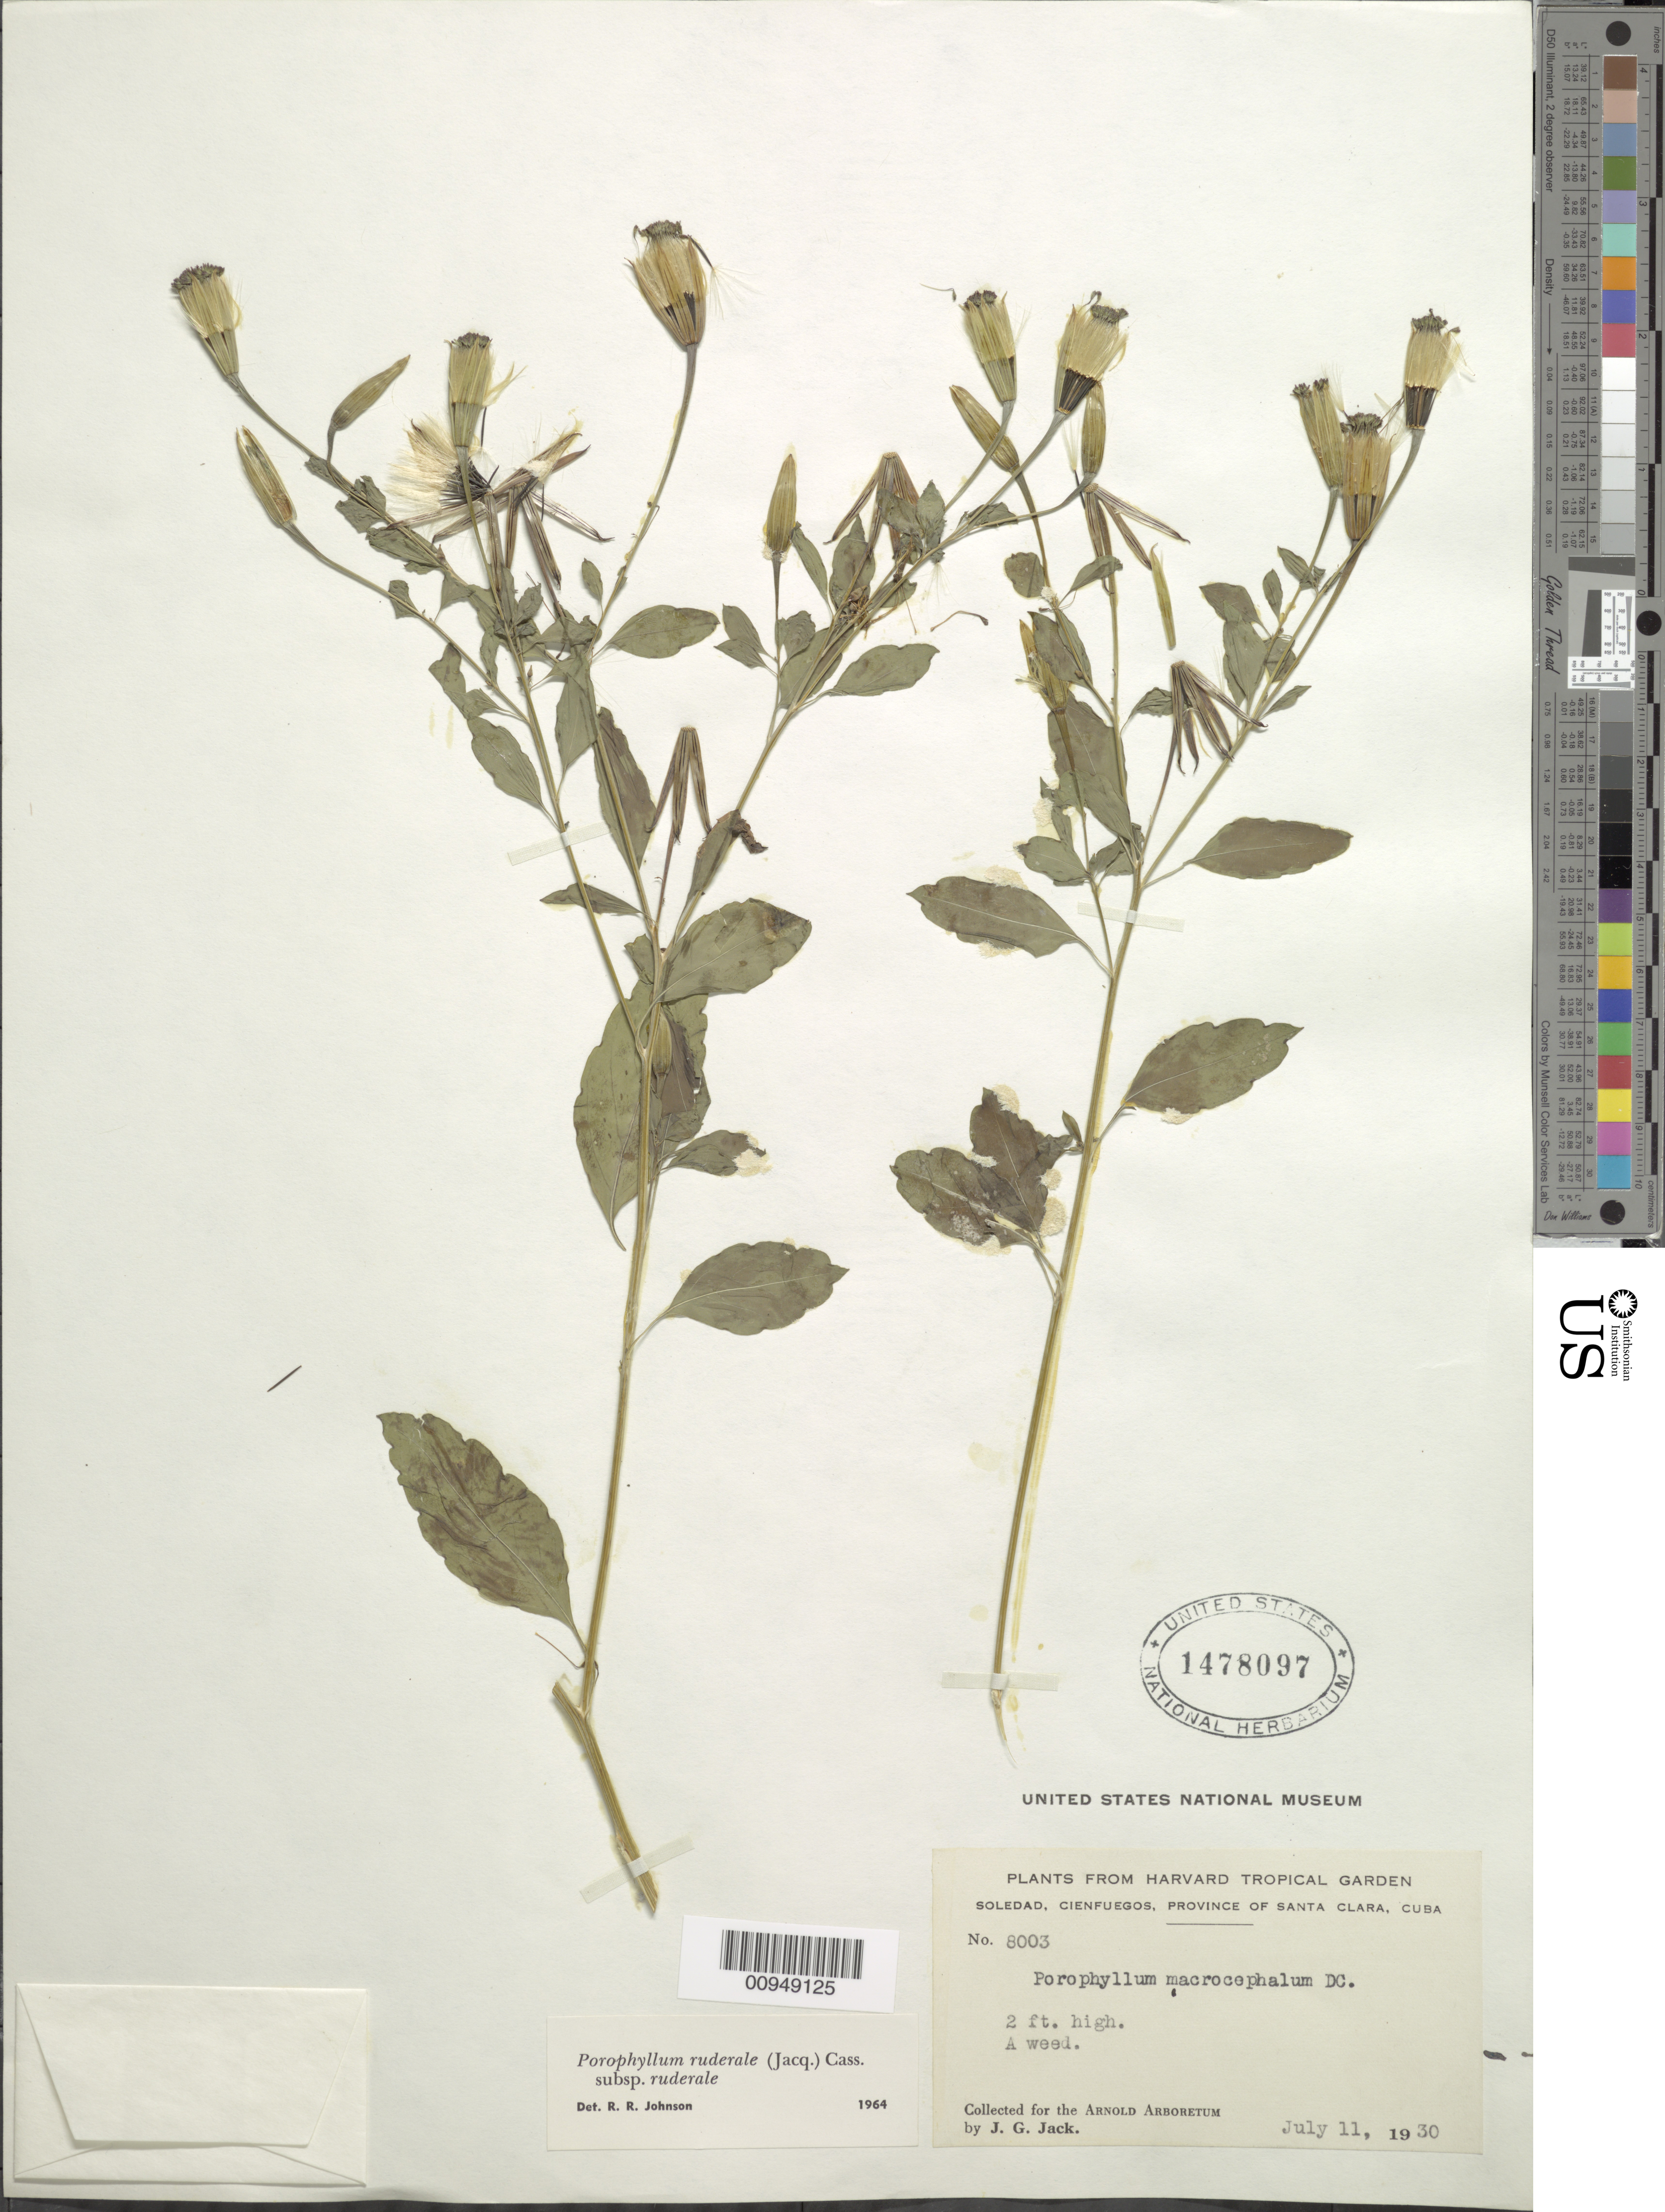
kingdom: Plantae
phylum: Tracheophyta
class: Magnoliopsida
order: Asterales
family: Asteraceae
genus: Porophyllum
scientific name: Porophyllum ruderale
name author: (Jacq.) Cass.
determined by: Johnson, R. R.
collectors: J. G. Jack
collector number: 8003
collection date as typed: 11 Jul 1930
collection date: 1930-07-11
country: Cuba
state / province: Cienfuegos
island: Cuba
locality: Soledad, Cienfuegos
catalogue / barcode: US 1478097